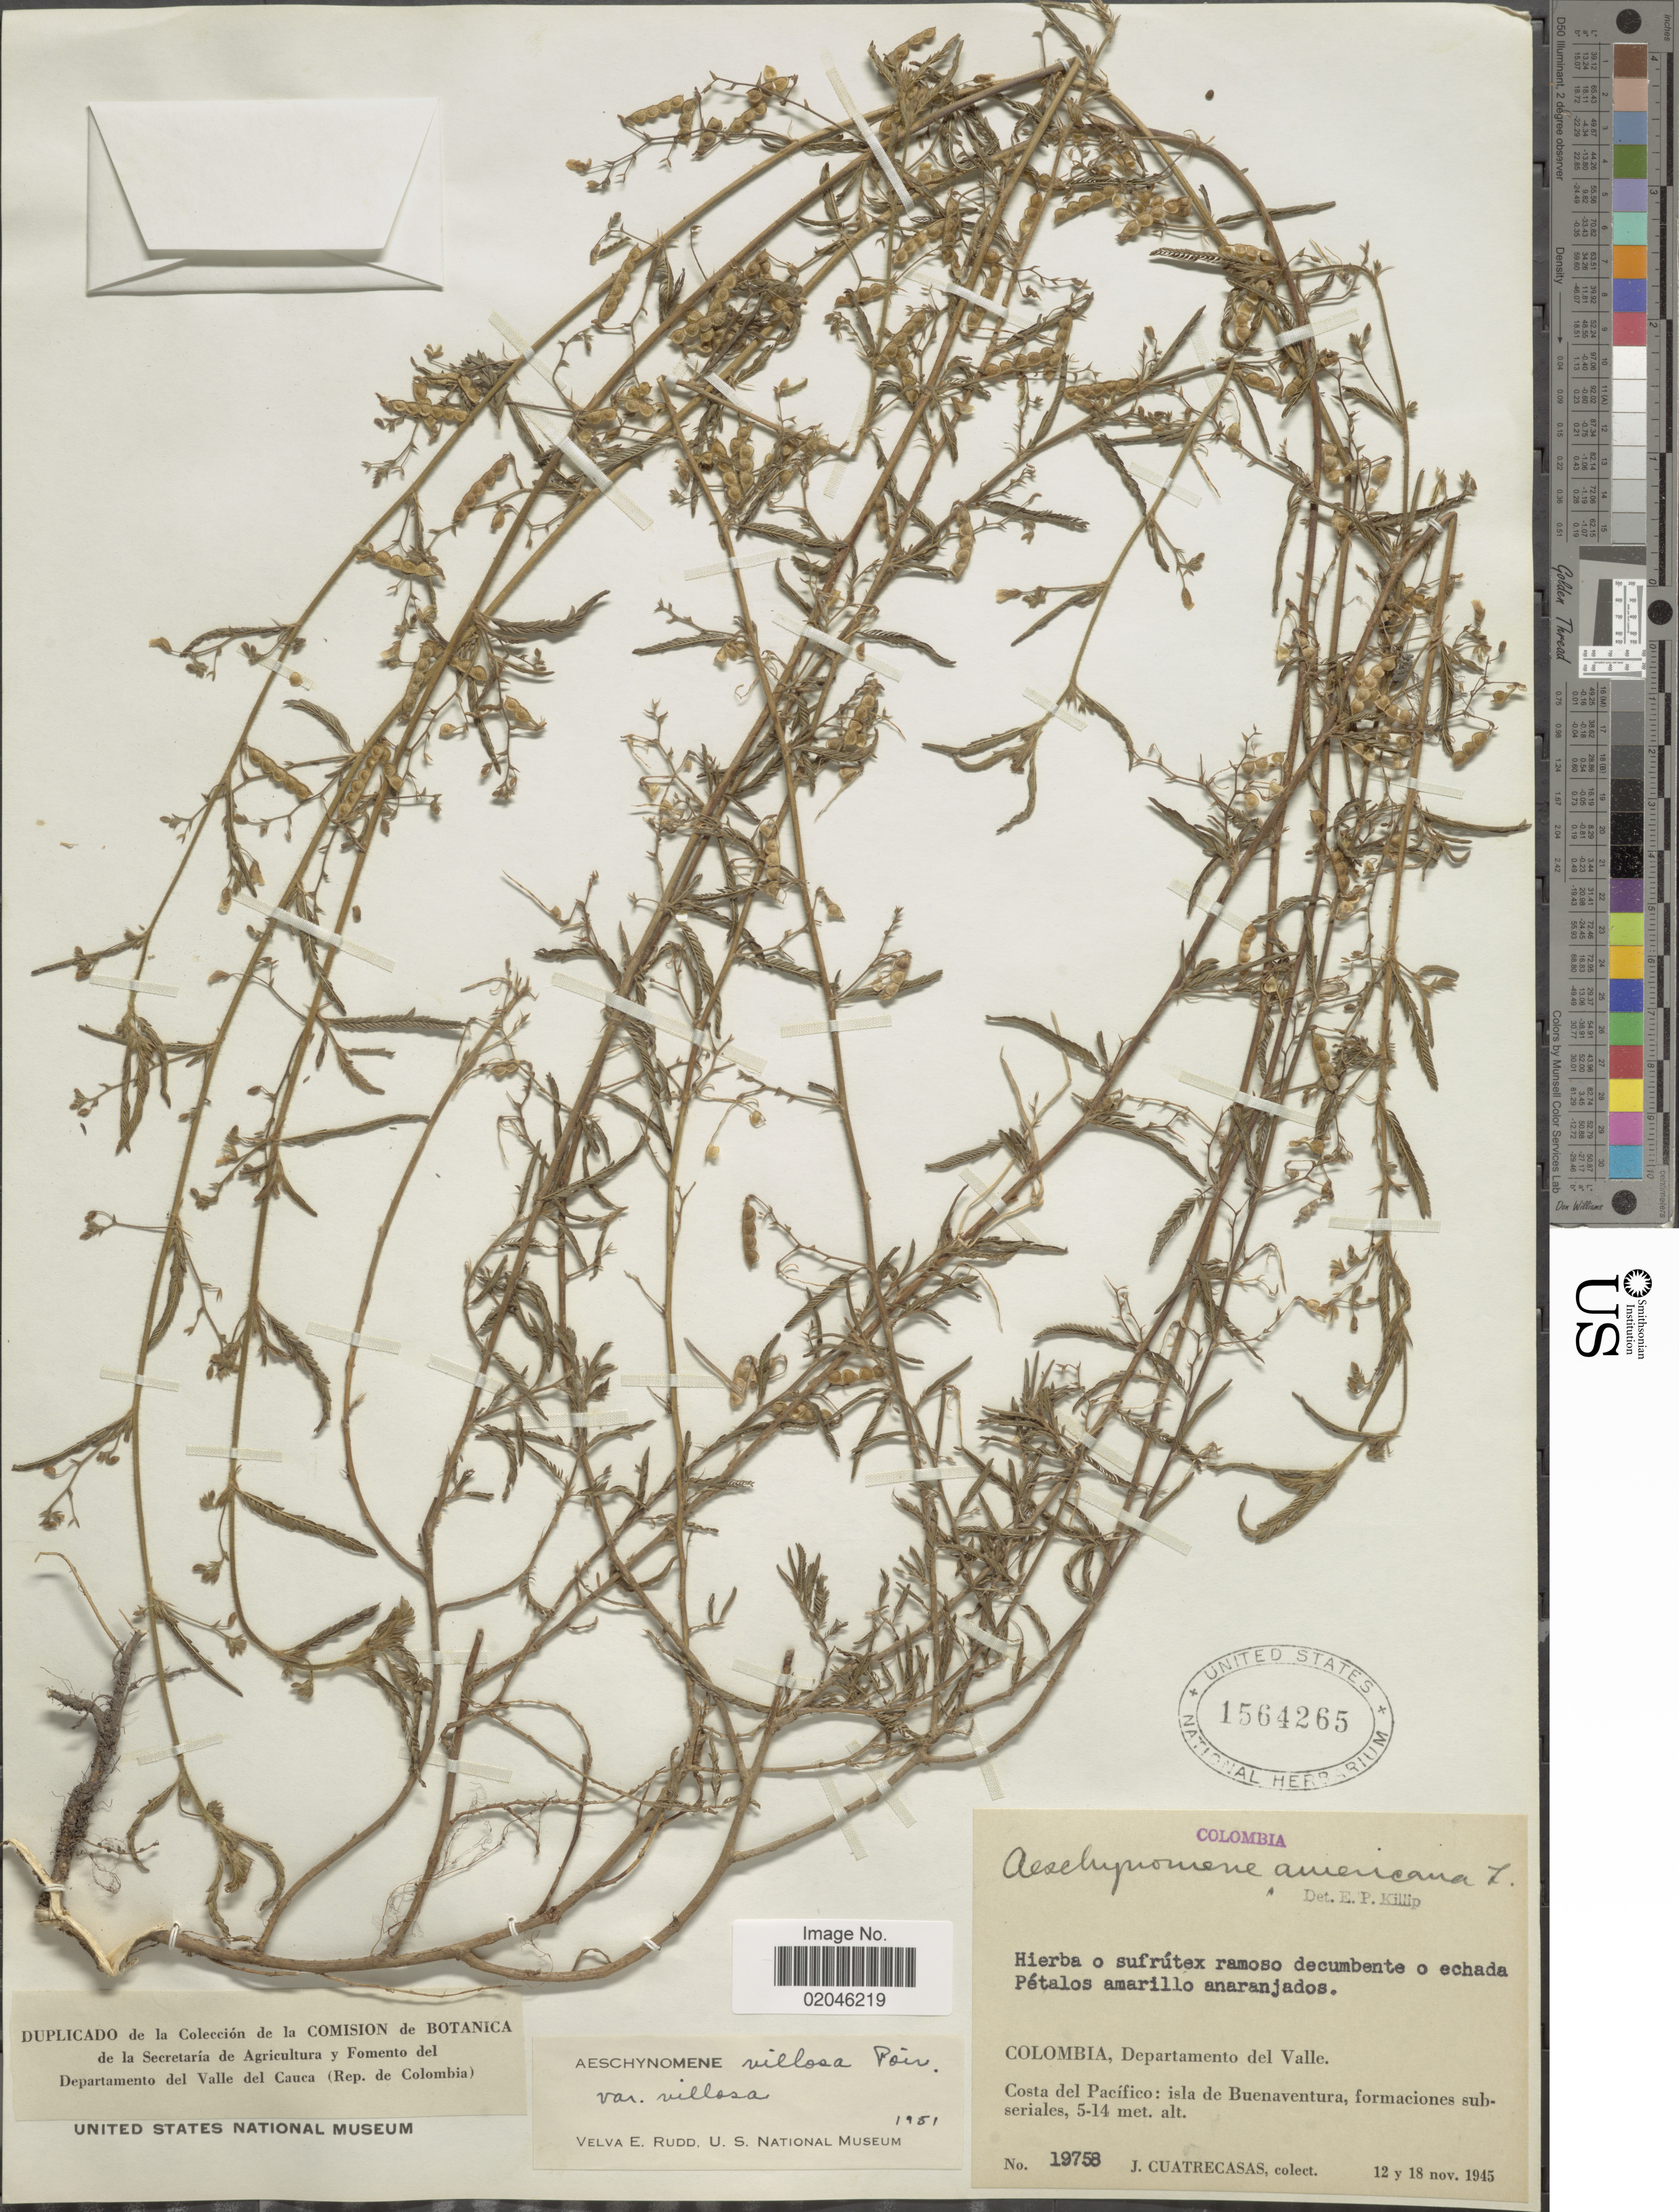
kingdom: Plantae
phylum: Tracheophyta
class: Magnoliopsida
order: Fabales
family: Fabaceae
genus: Aeschynomene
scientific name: Aeschynomene villosa var. villosa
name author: Poir.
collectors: J. Cuatrecasas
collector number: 19758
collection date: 1945-11-12/1945-11-18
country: Colombia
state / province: Valle del Cauca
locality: Departamento Del Valle, Costa del Pacifico: isla de Buenaventura, formaciones subseriales.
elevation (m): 5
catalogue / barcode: US 1564265